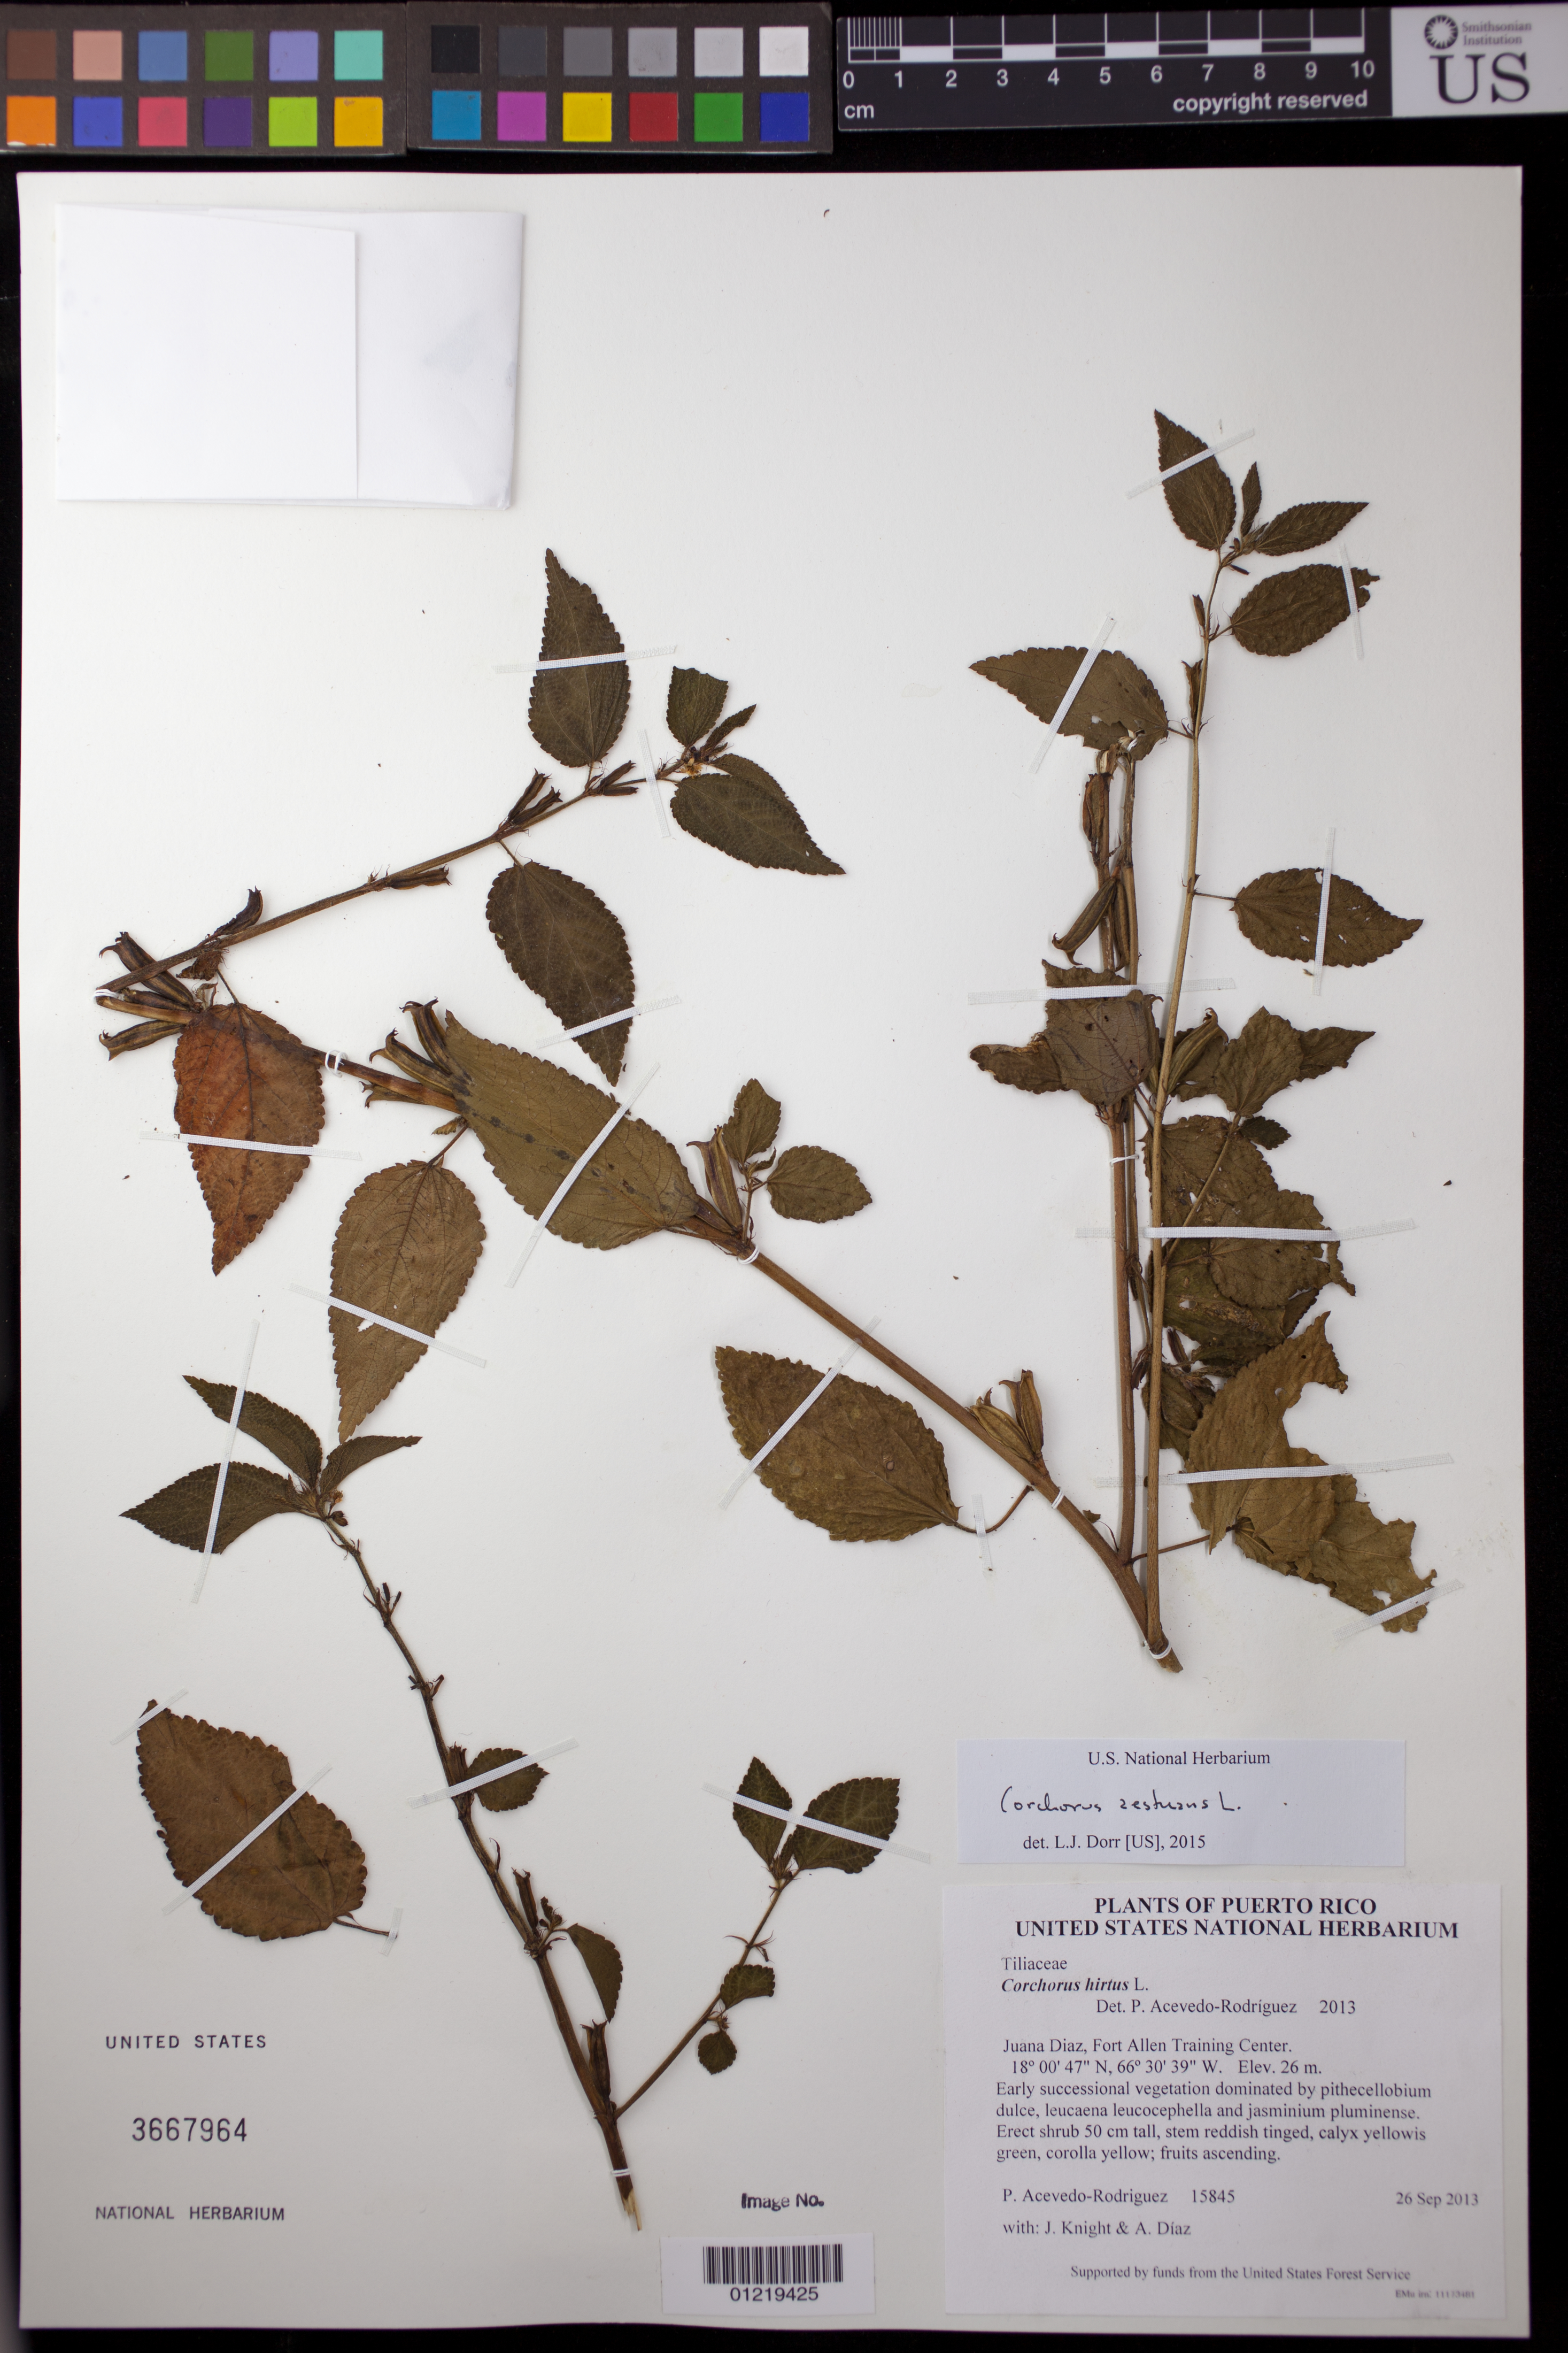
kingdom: Plantae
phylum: Tracheophyta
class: Magnoliopsida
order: Malvales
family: Malvaceae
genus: Corchorus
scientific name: Corchorus aestuans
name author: L.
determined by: Dorr, L. J., (BOT), Smithsonian Institution - National Museum of Natural History (UNITED STATES)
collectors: P. Acevedo-Rodr., J. Knight & A. Díaz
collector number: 15845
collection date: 2013-09-26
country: Puerto Rico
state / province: Juana Diaz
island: Puerto Rico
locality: Fort Allen Training Center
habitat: Early successional vegetation dominated by pithecellobium dulce, leucaena leucocephella and jasminium pluminense.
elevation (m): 26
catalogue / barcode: US 3667964